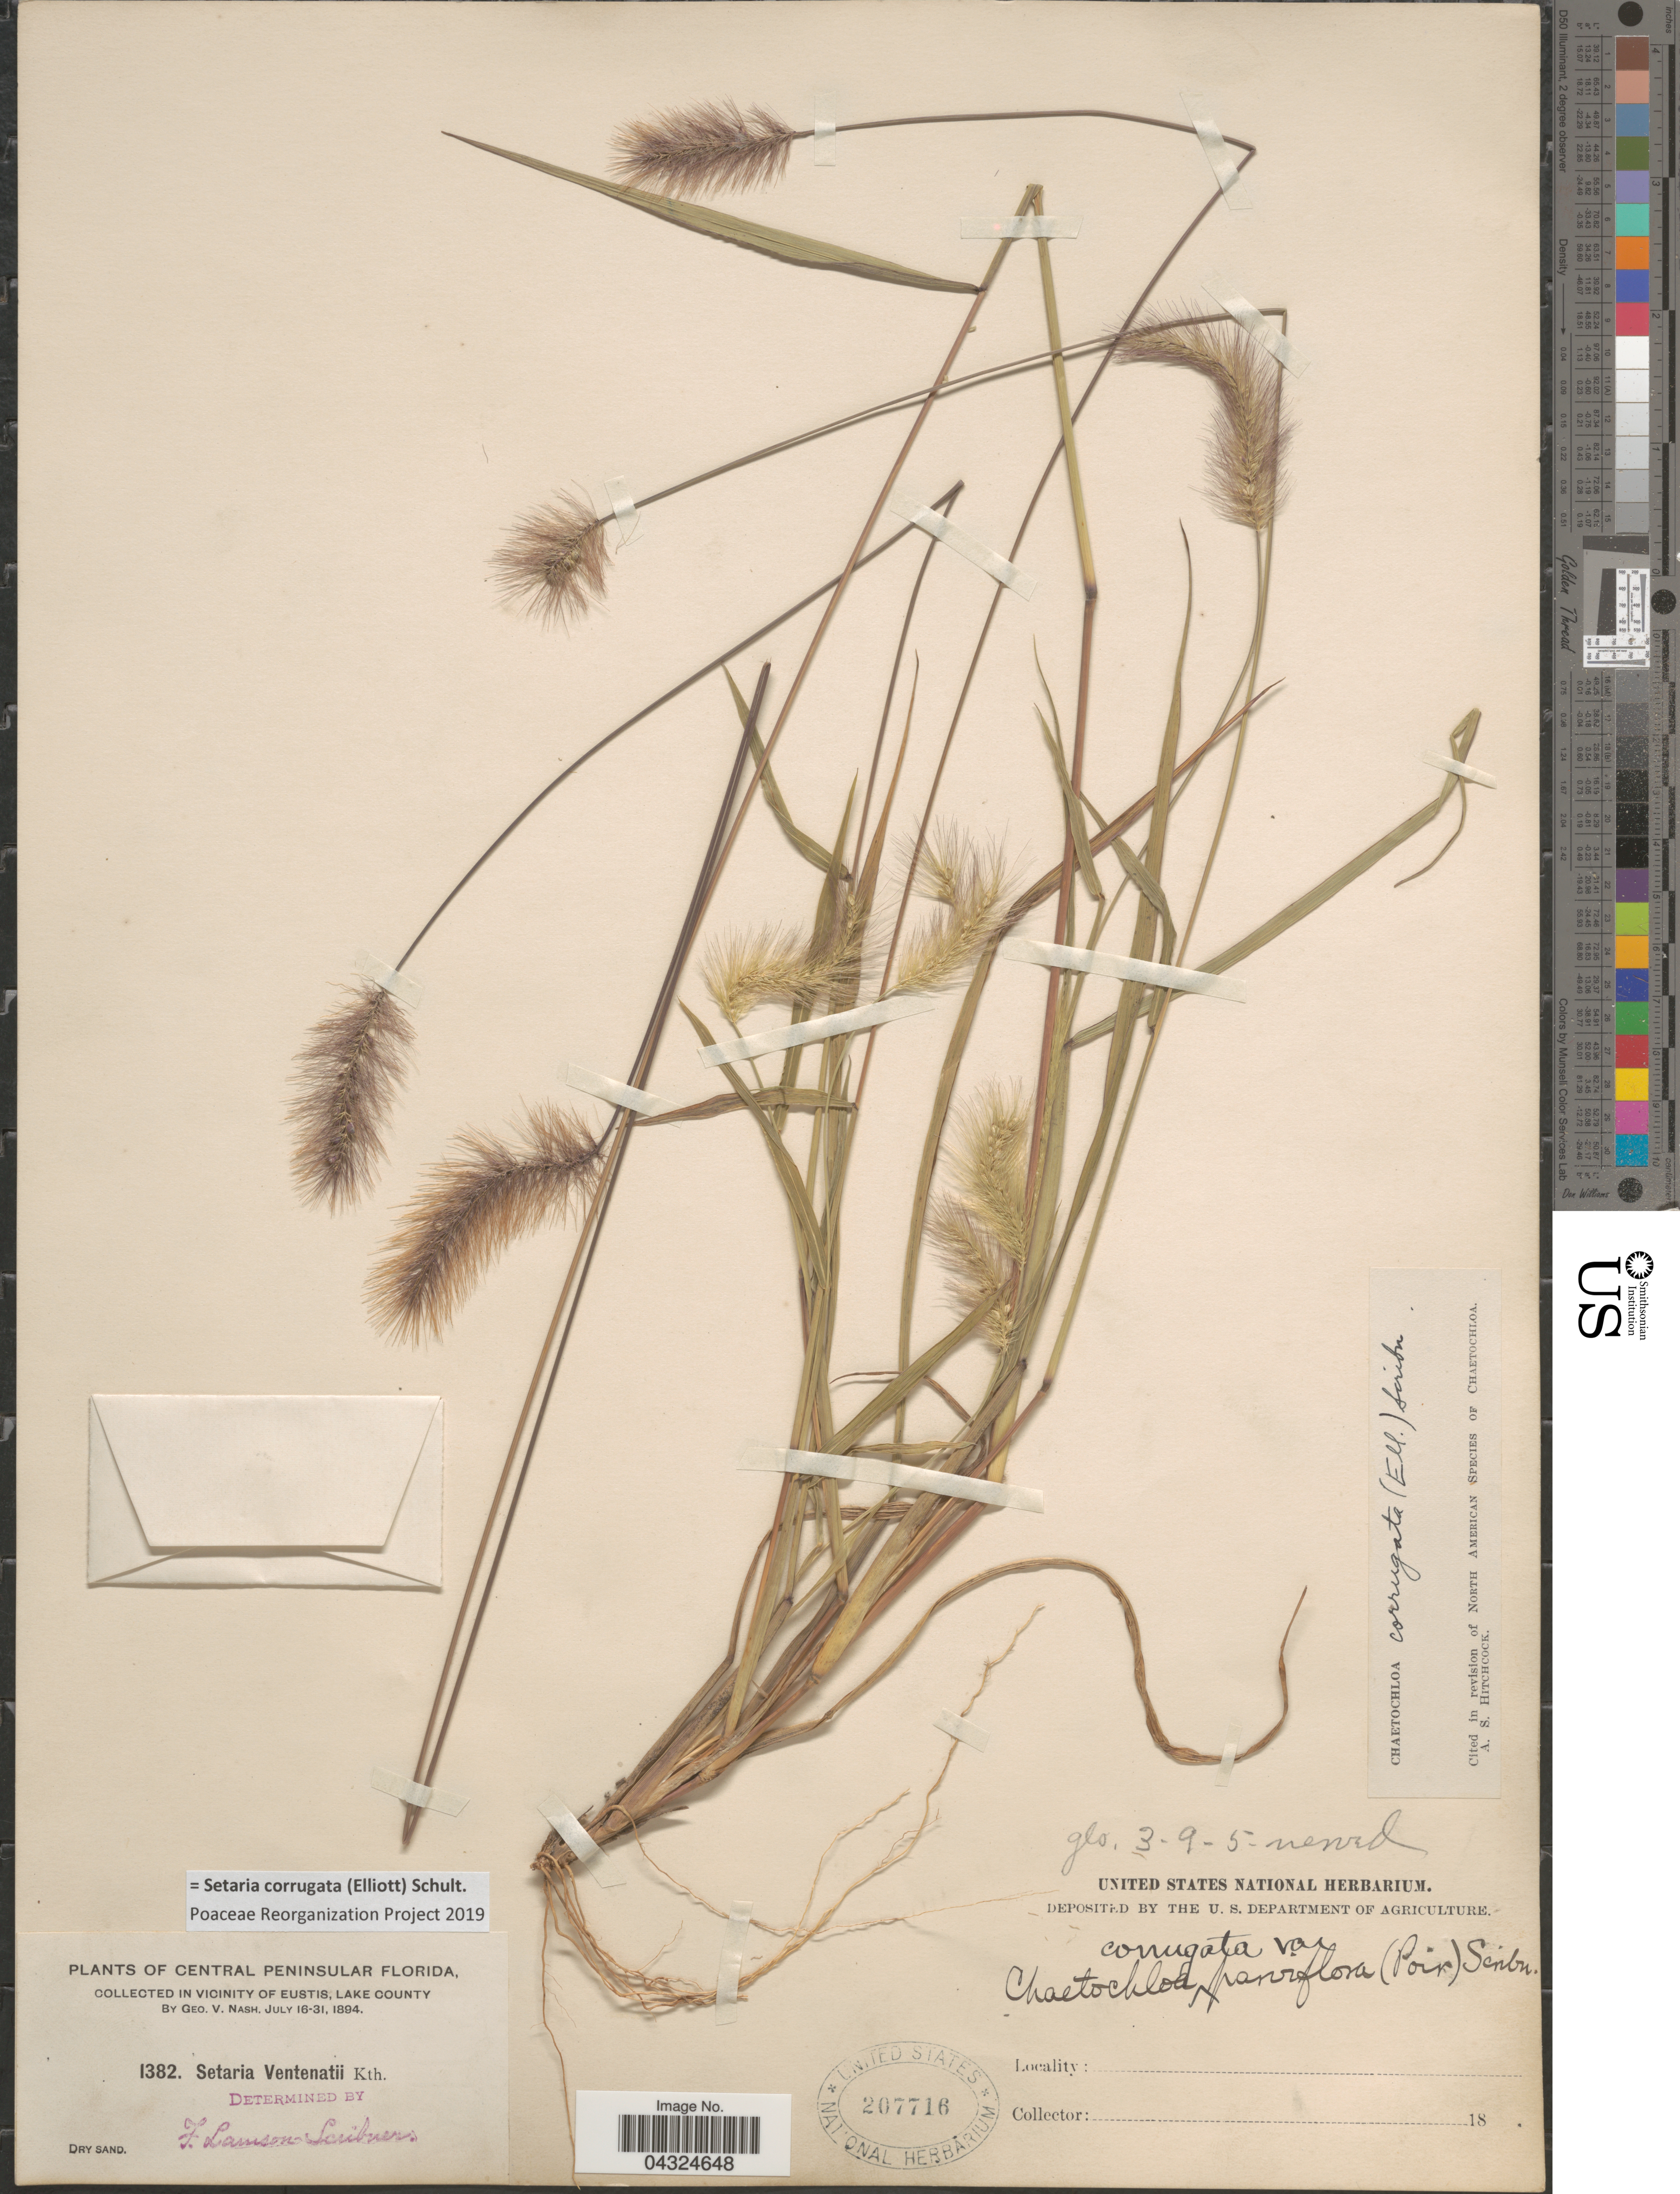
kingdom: Plantae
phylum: Tracheophyta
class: Liliopsida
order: Poales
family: Poaceae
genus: Setaria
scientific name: Setaria corrugata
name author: (Elliott) Schult.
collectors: G. V. Nash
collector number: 1382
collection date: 1894-07-16/1894-07-31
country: United States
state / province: Florida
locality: Central Peninsular Florida. In vicinity of Eustis, Lake County.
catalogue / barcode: US 207716